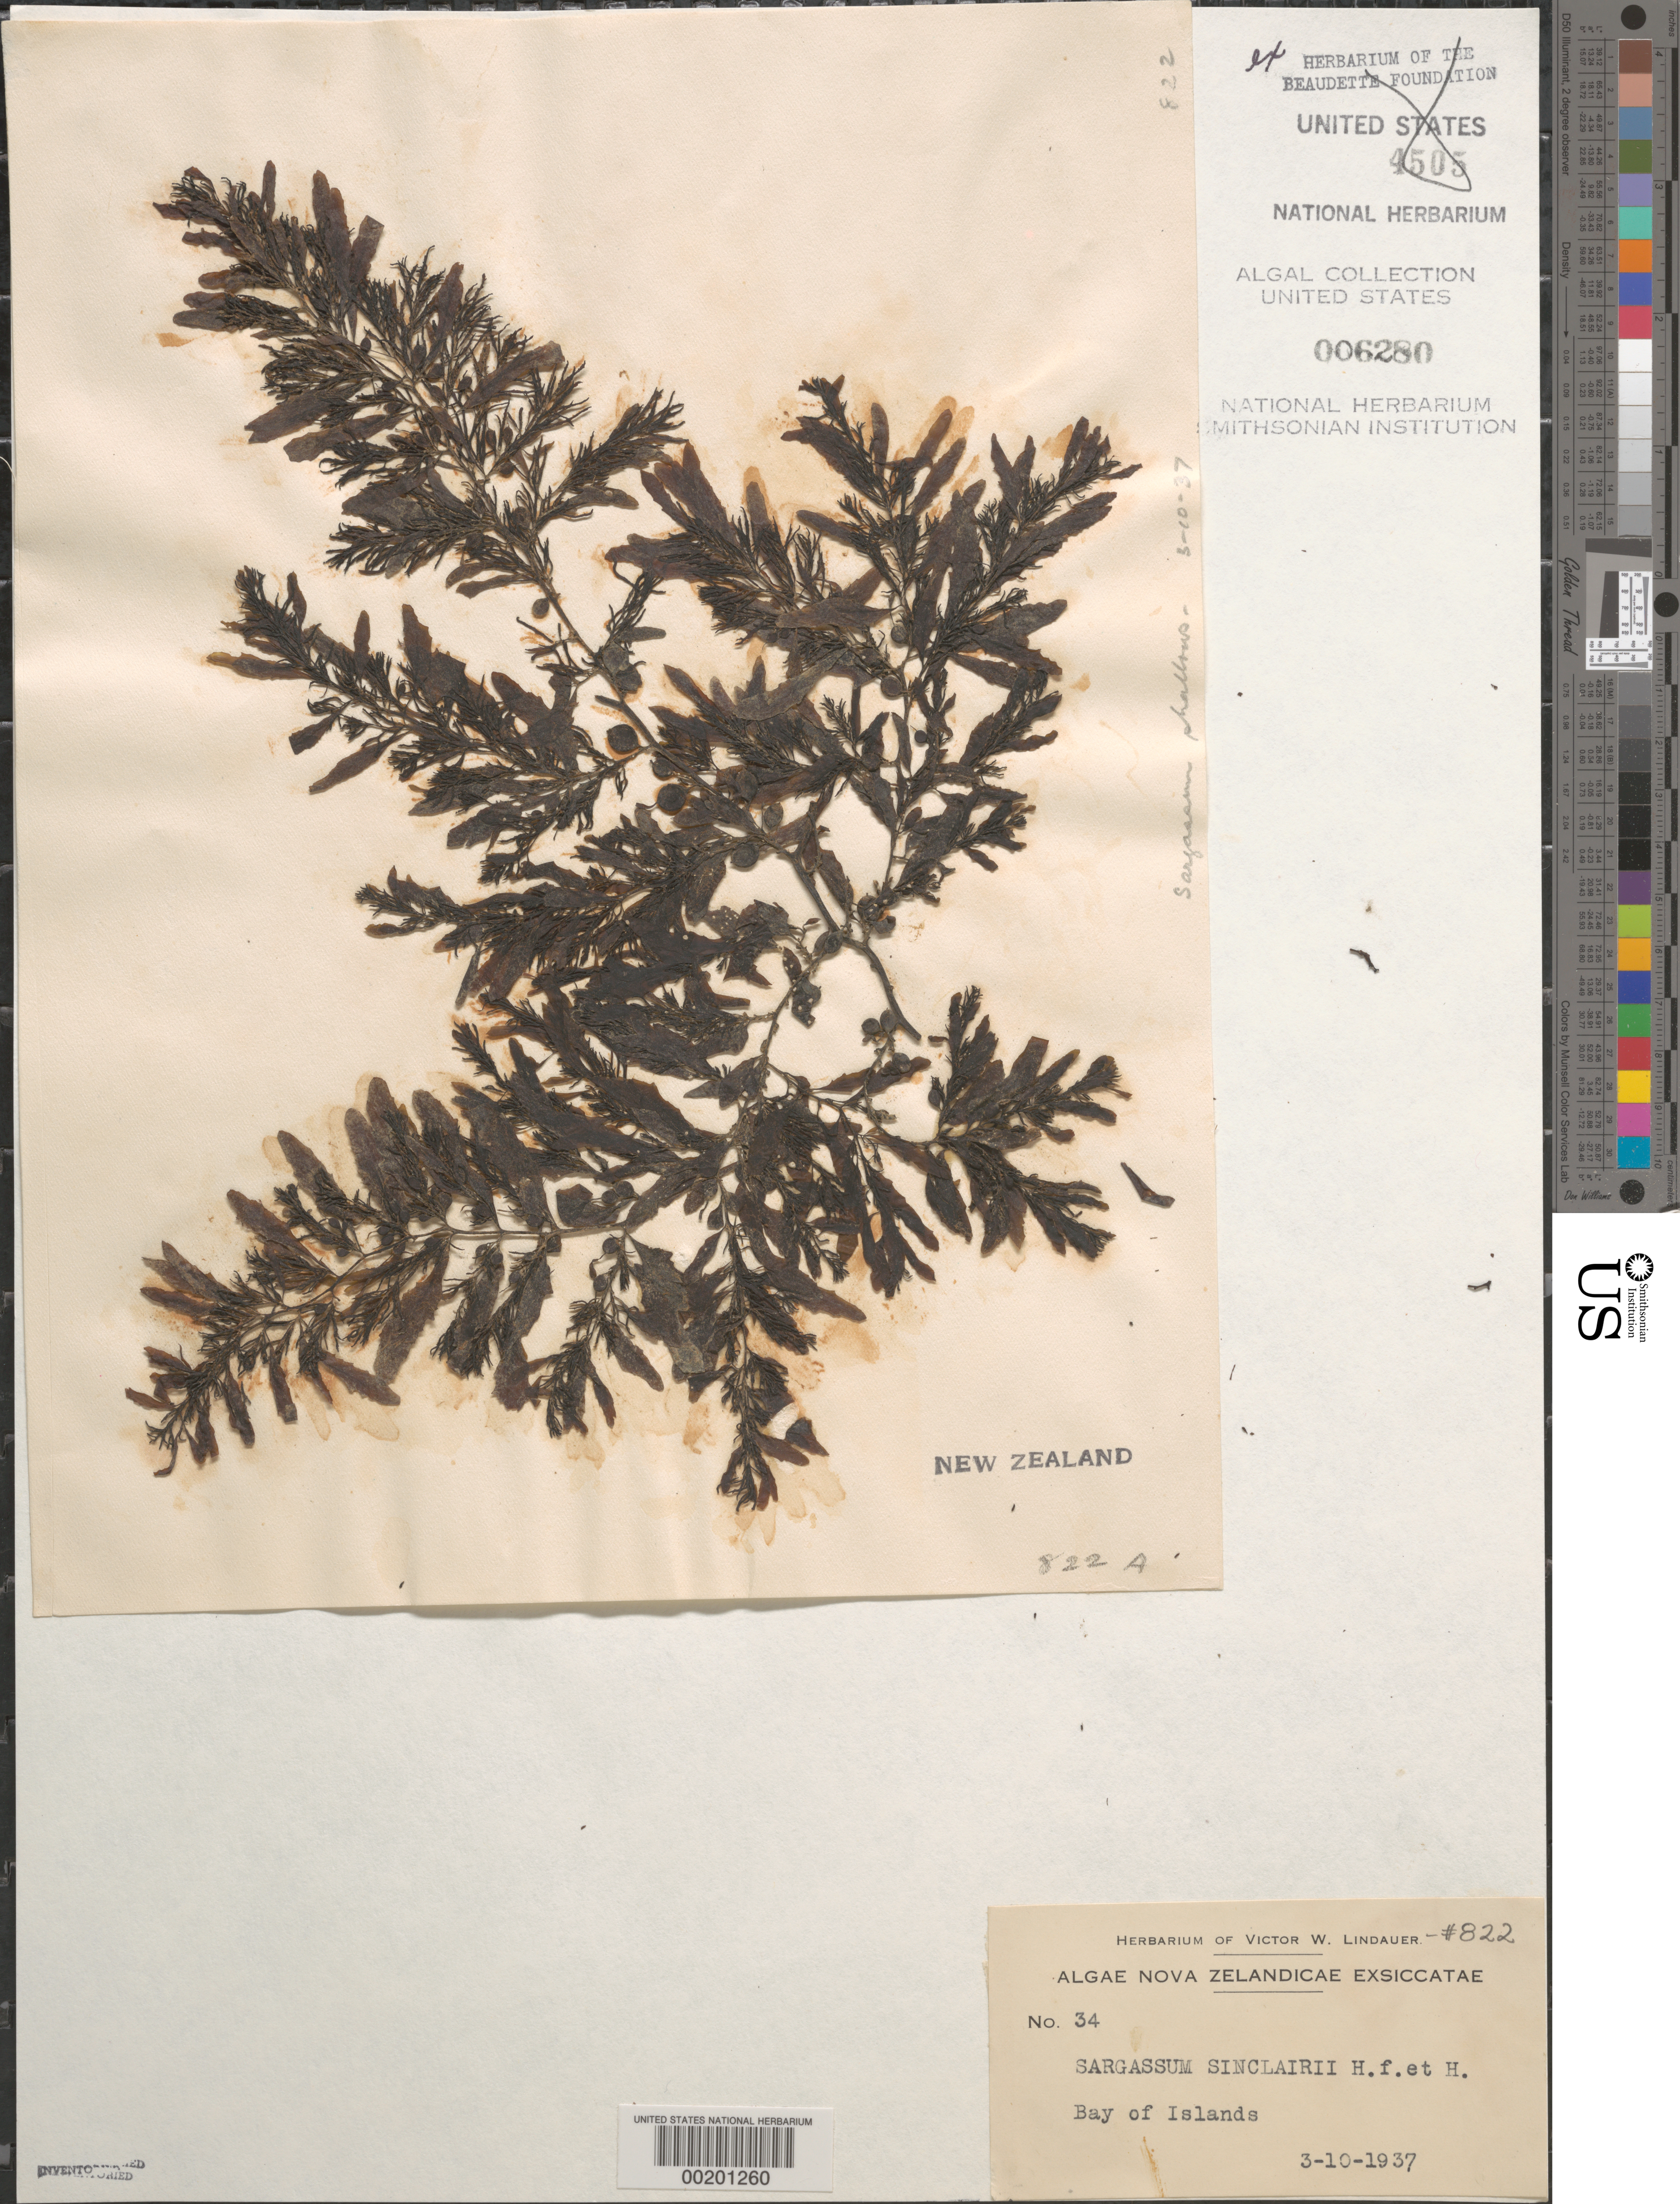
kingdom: Chromista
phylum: Ochrophyta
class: Phaeophyceae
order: Fucales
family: Sargassaceae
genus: Sargassum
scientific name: Sargassum sinclairii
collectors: V. Lindauer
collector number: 34 & 822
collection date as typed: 03 Oct 1937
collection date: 1937-10-03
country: New Zealand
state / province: Northland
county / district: Far North District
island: North Island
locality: Bay of Islands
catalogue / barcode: US 6280